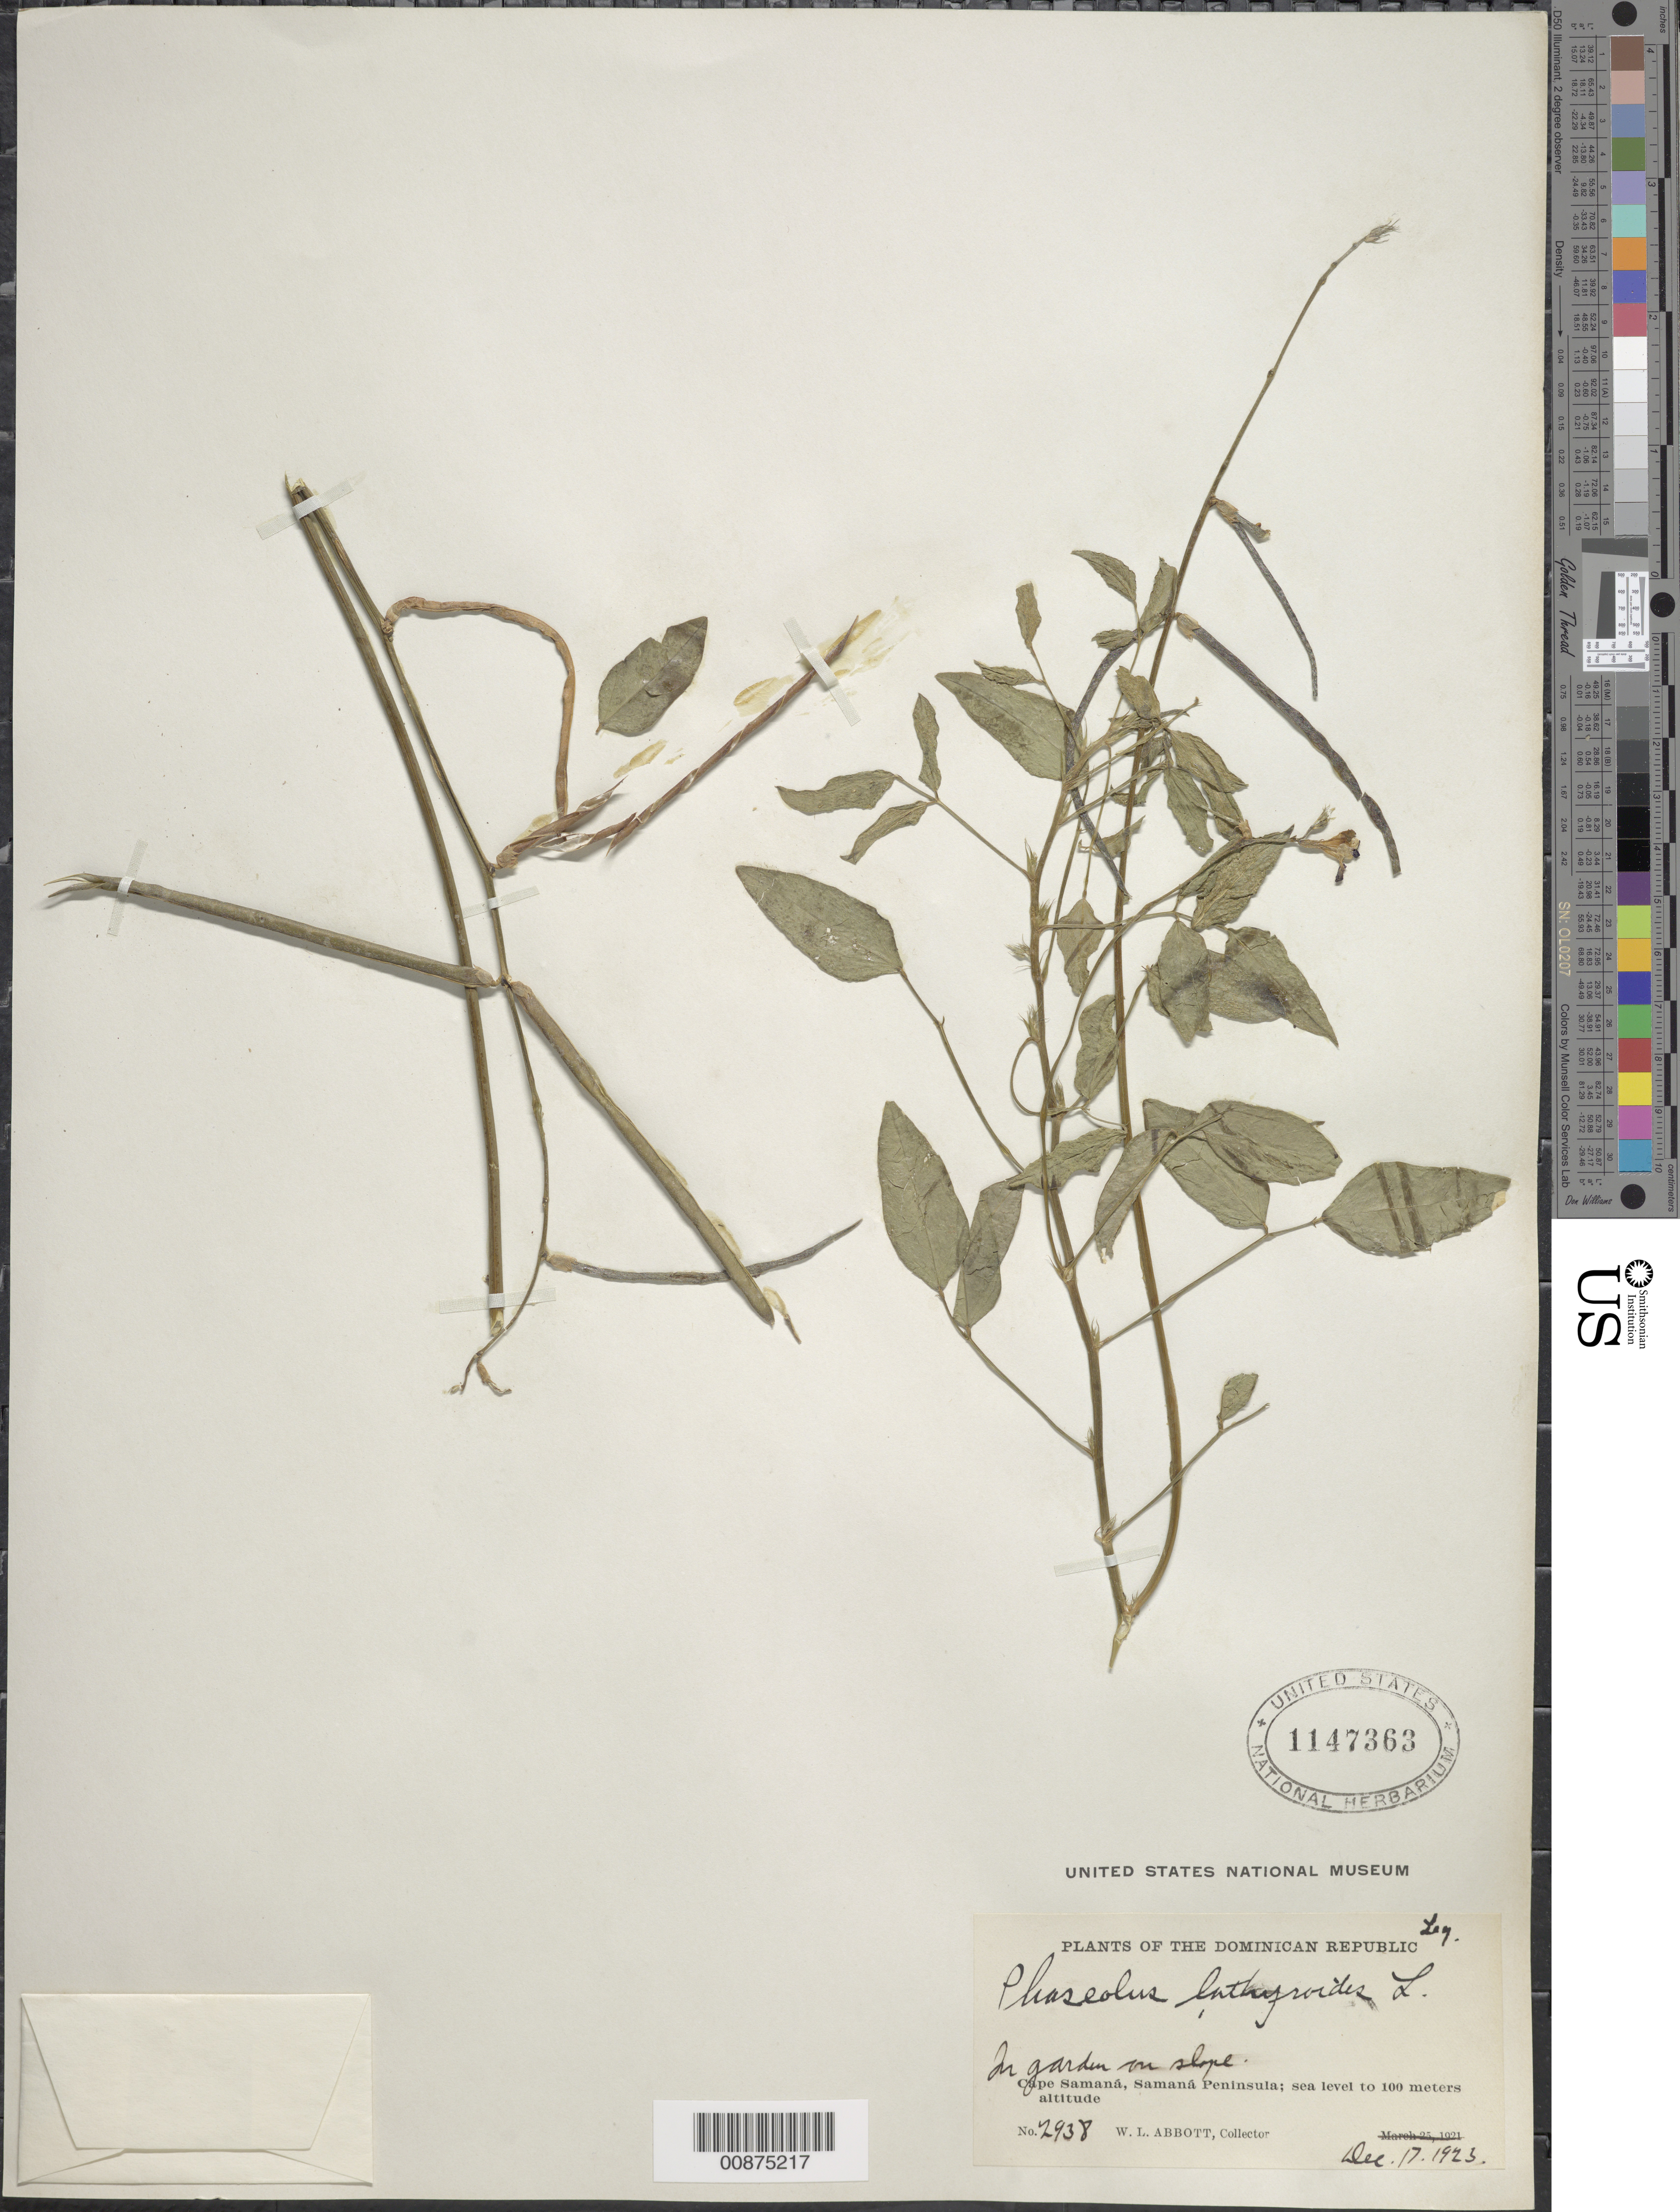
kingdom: Plantae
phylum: Tracheophyta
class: Magnoliopsida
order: Fabales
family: Fabaceae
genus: Macroptilium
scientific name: Macroptilium lathyroides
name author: (L.) Urb.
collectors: W. L. Abbott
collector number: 2938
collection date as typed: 17 Dec 1923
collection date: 1923-12-17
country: Dominican Republic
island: Hispaniola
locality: Cape Samaná, Samaná Peninsula.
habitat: In garden on slope.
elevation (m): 0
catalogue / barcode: US 1147363